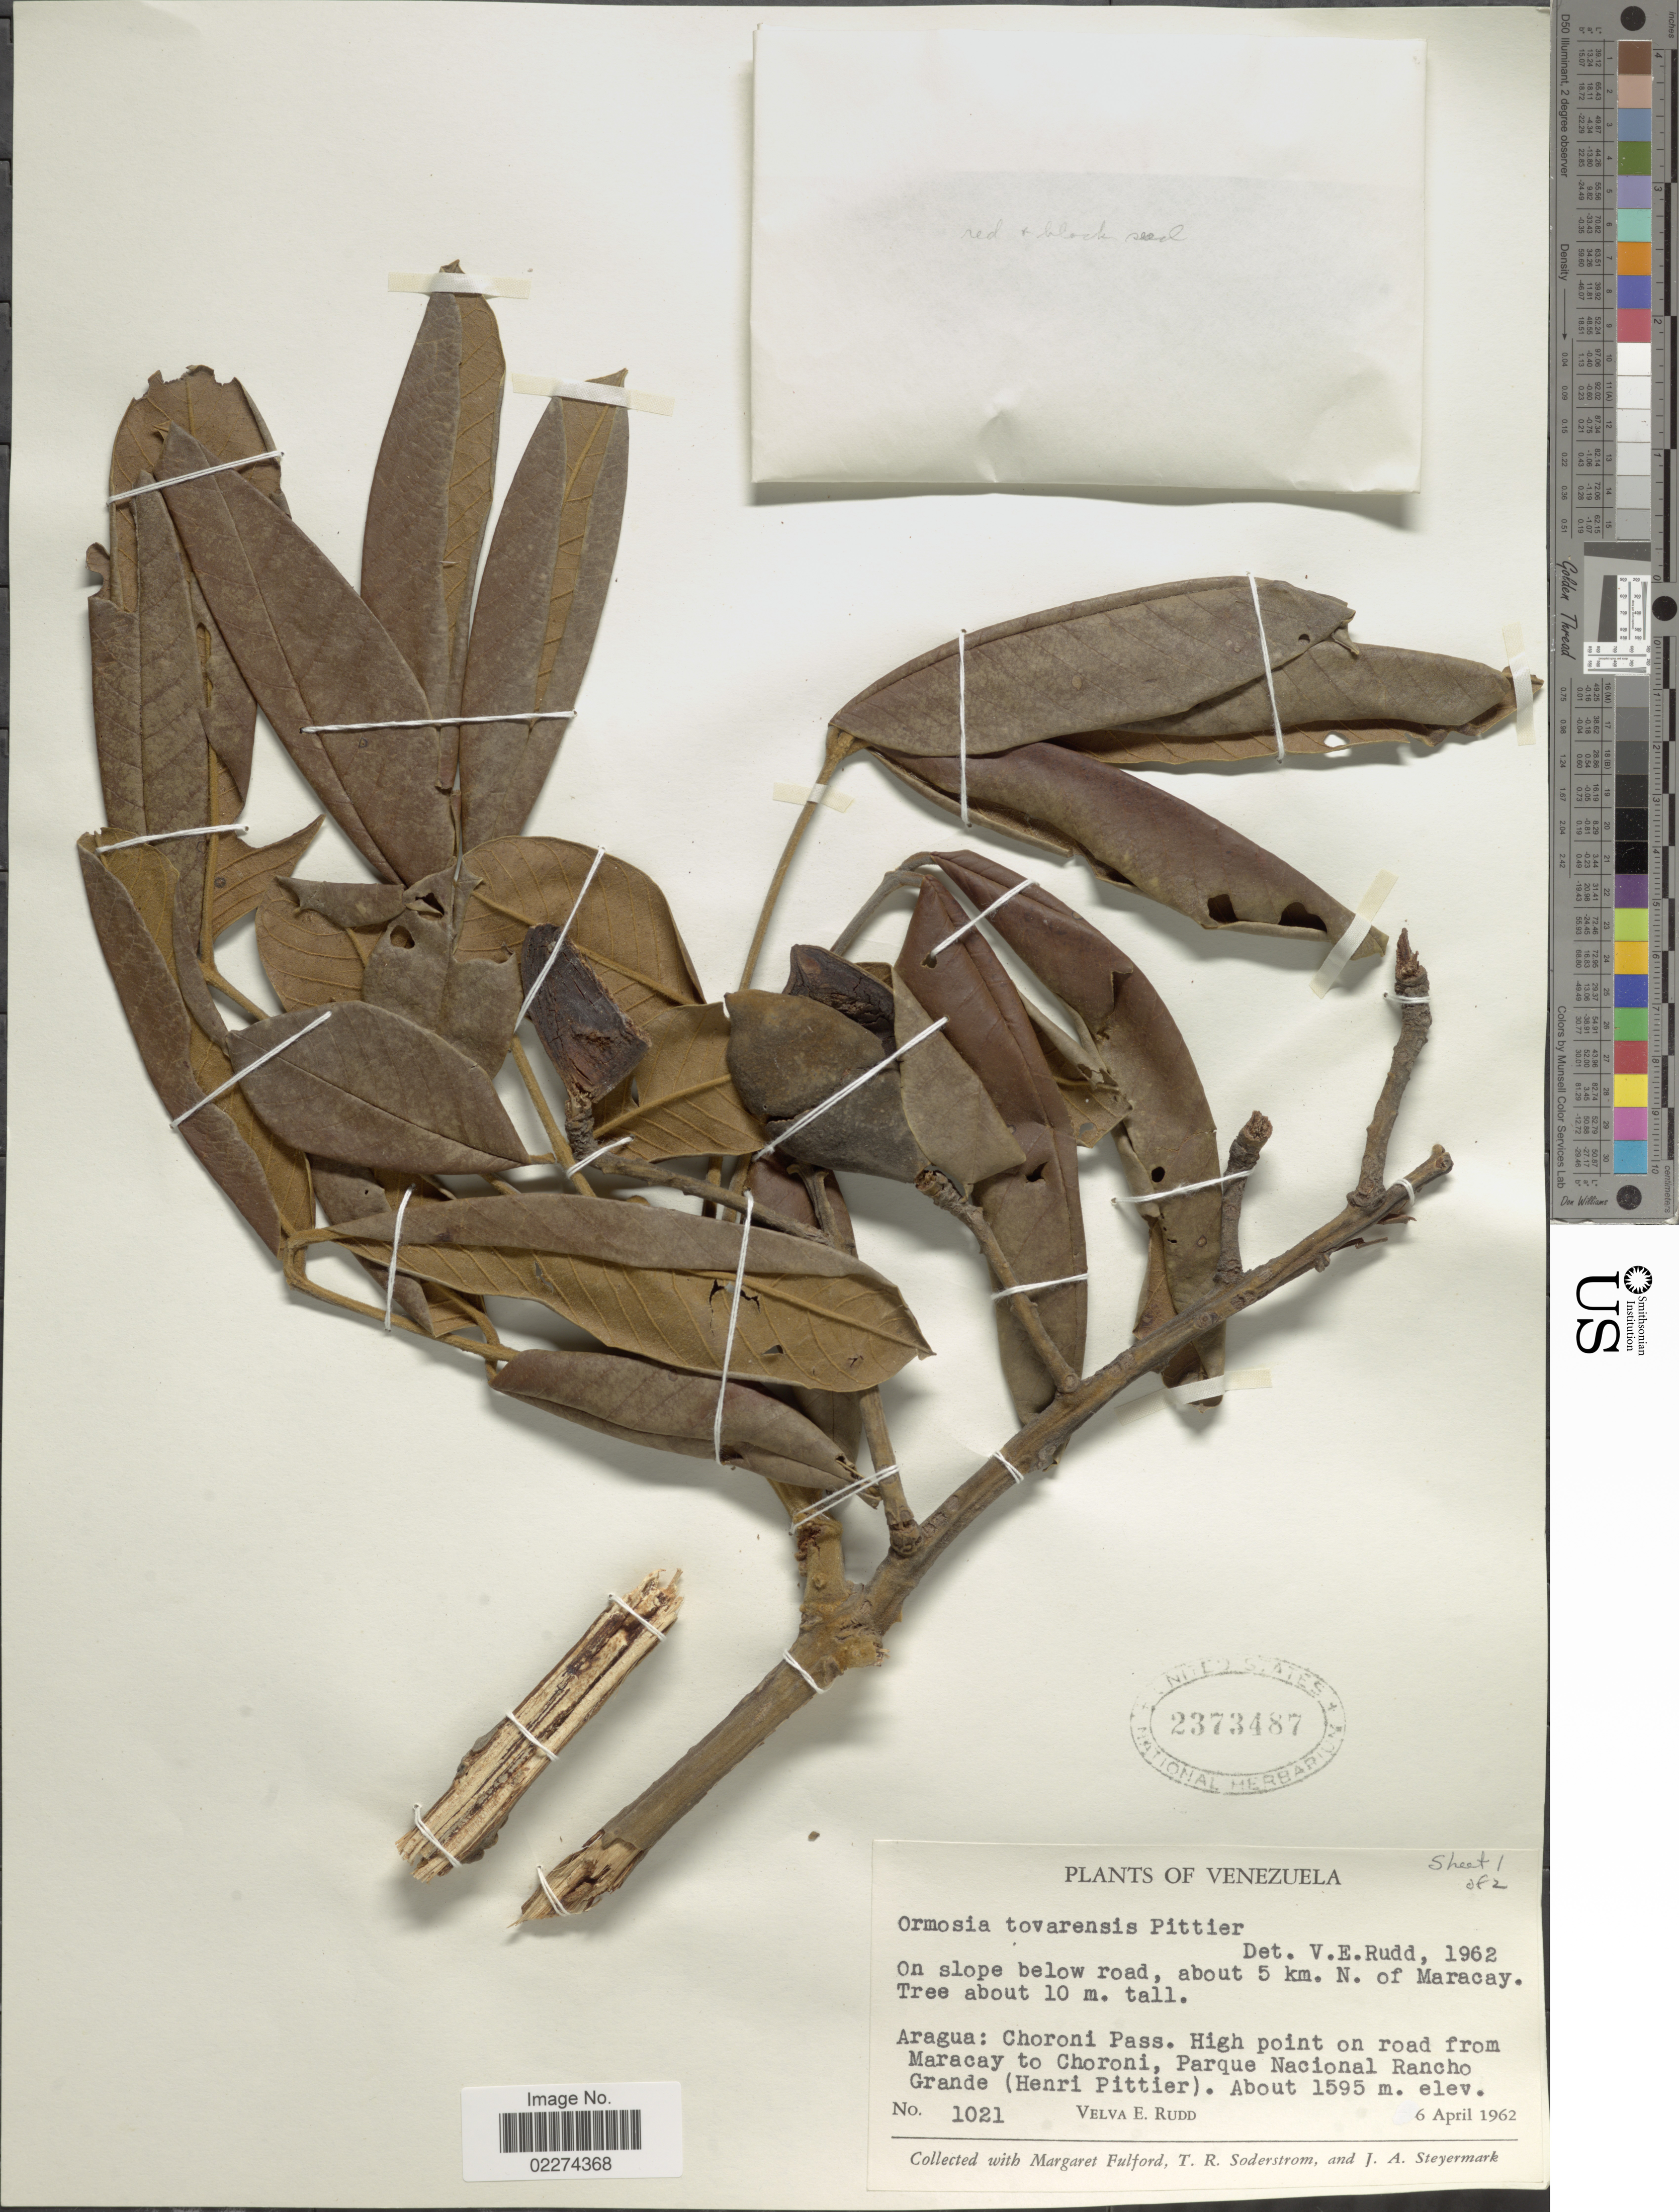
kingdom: Plantae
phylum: Tracheophyta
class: Magnoliopsida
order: Fabales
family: Fabaceae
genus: Ormosia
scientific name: Ormosia tovarensis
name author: Pittier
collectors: V. E. Rudd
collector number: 1021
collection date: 1962-04-06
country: Venezuela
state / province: Aragua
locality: Aragua: Choroni Pass, High point on road from Maracay to Choroni, Parque Nacional Rancho Grande (Henri Pittier)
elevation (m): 1595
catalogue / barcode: US 2373487